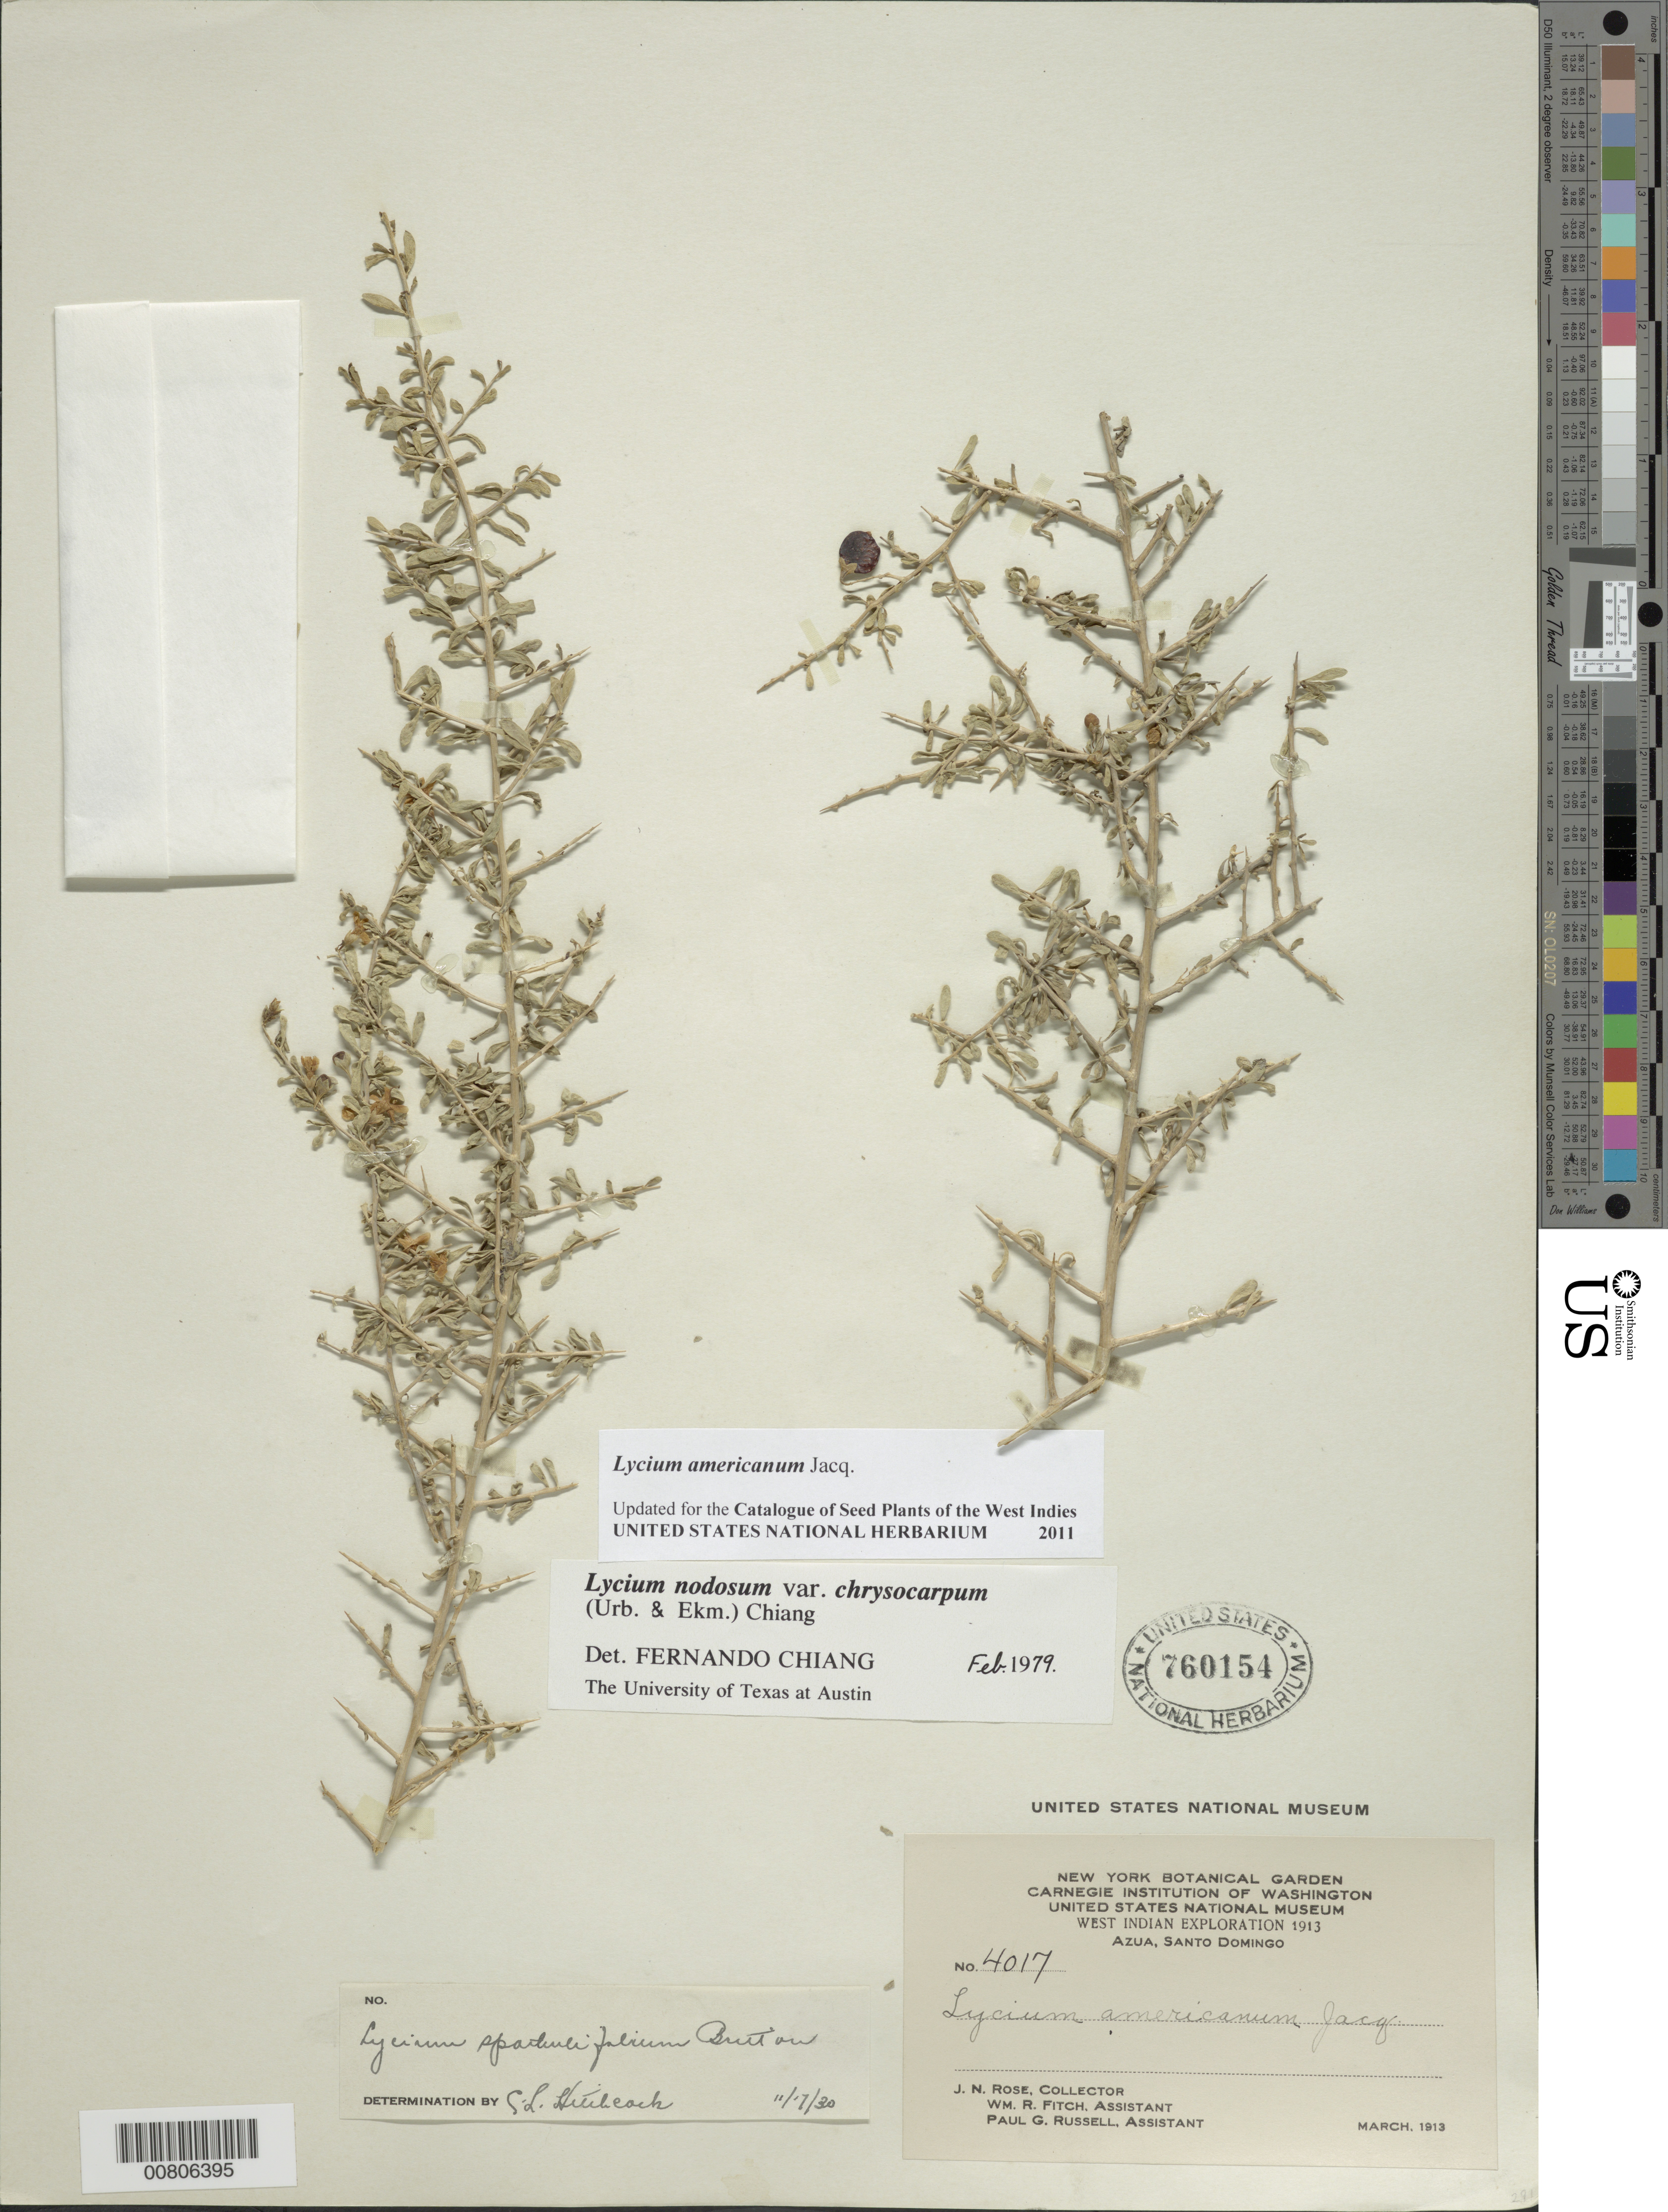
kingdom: Plantae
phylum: Tracheophyta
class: Magnoliopsida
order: Solanales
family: Solanaceae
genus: Lycium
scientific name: Lycium americanum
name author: Jacq.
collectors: J. N. Rose, W. R. Fitch & P. G. Russell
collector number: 4017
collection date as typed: Mar 1913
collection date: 1913-03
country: Dominican Republic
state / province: Azua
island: Hispaniola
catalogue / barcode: US 760154